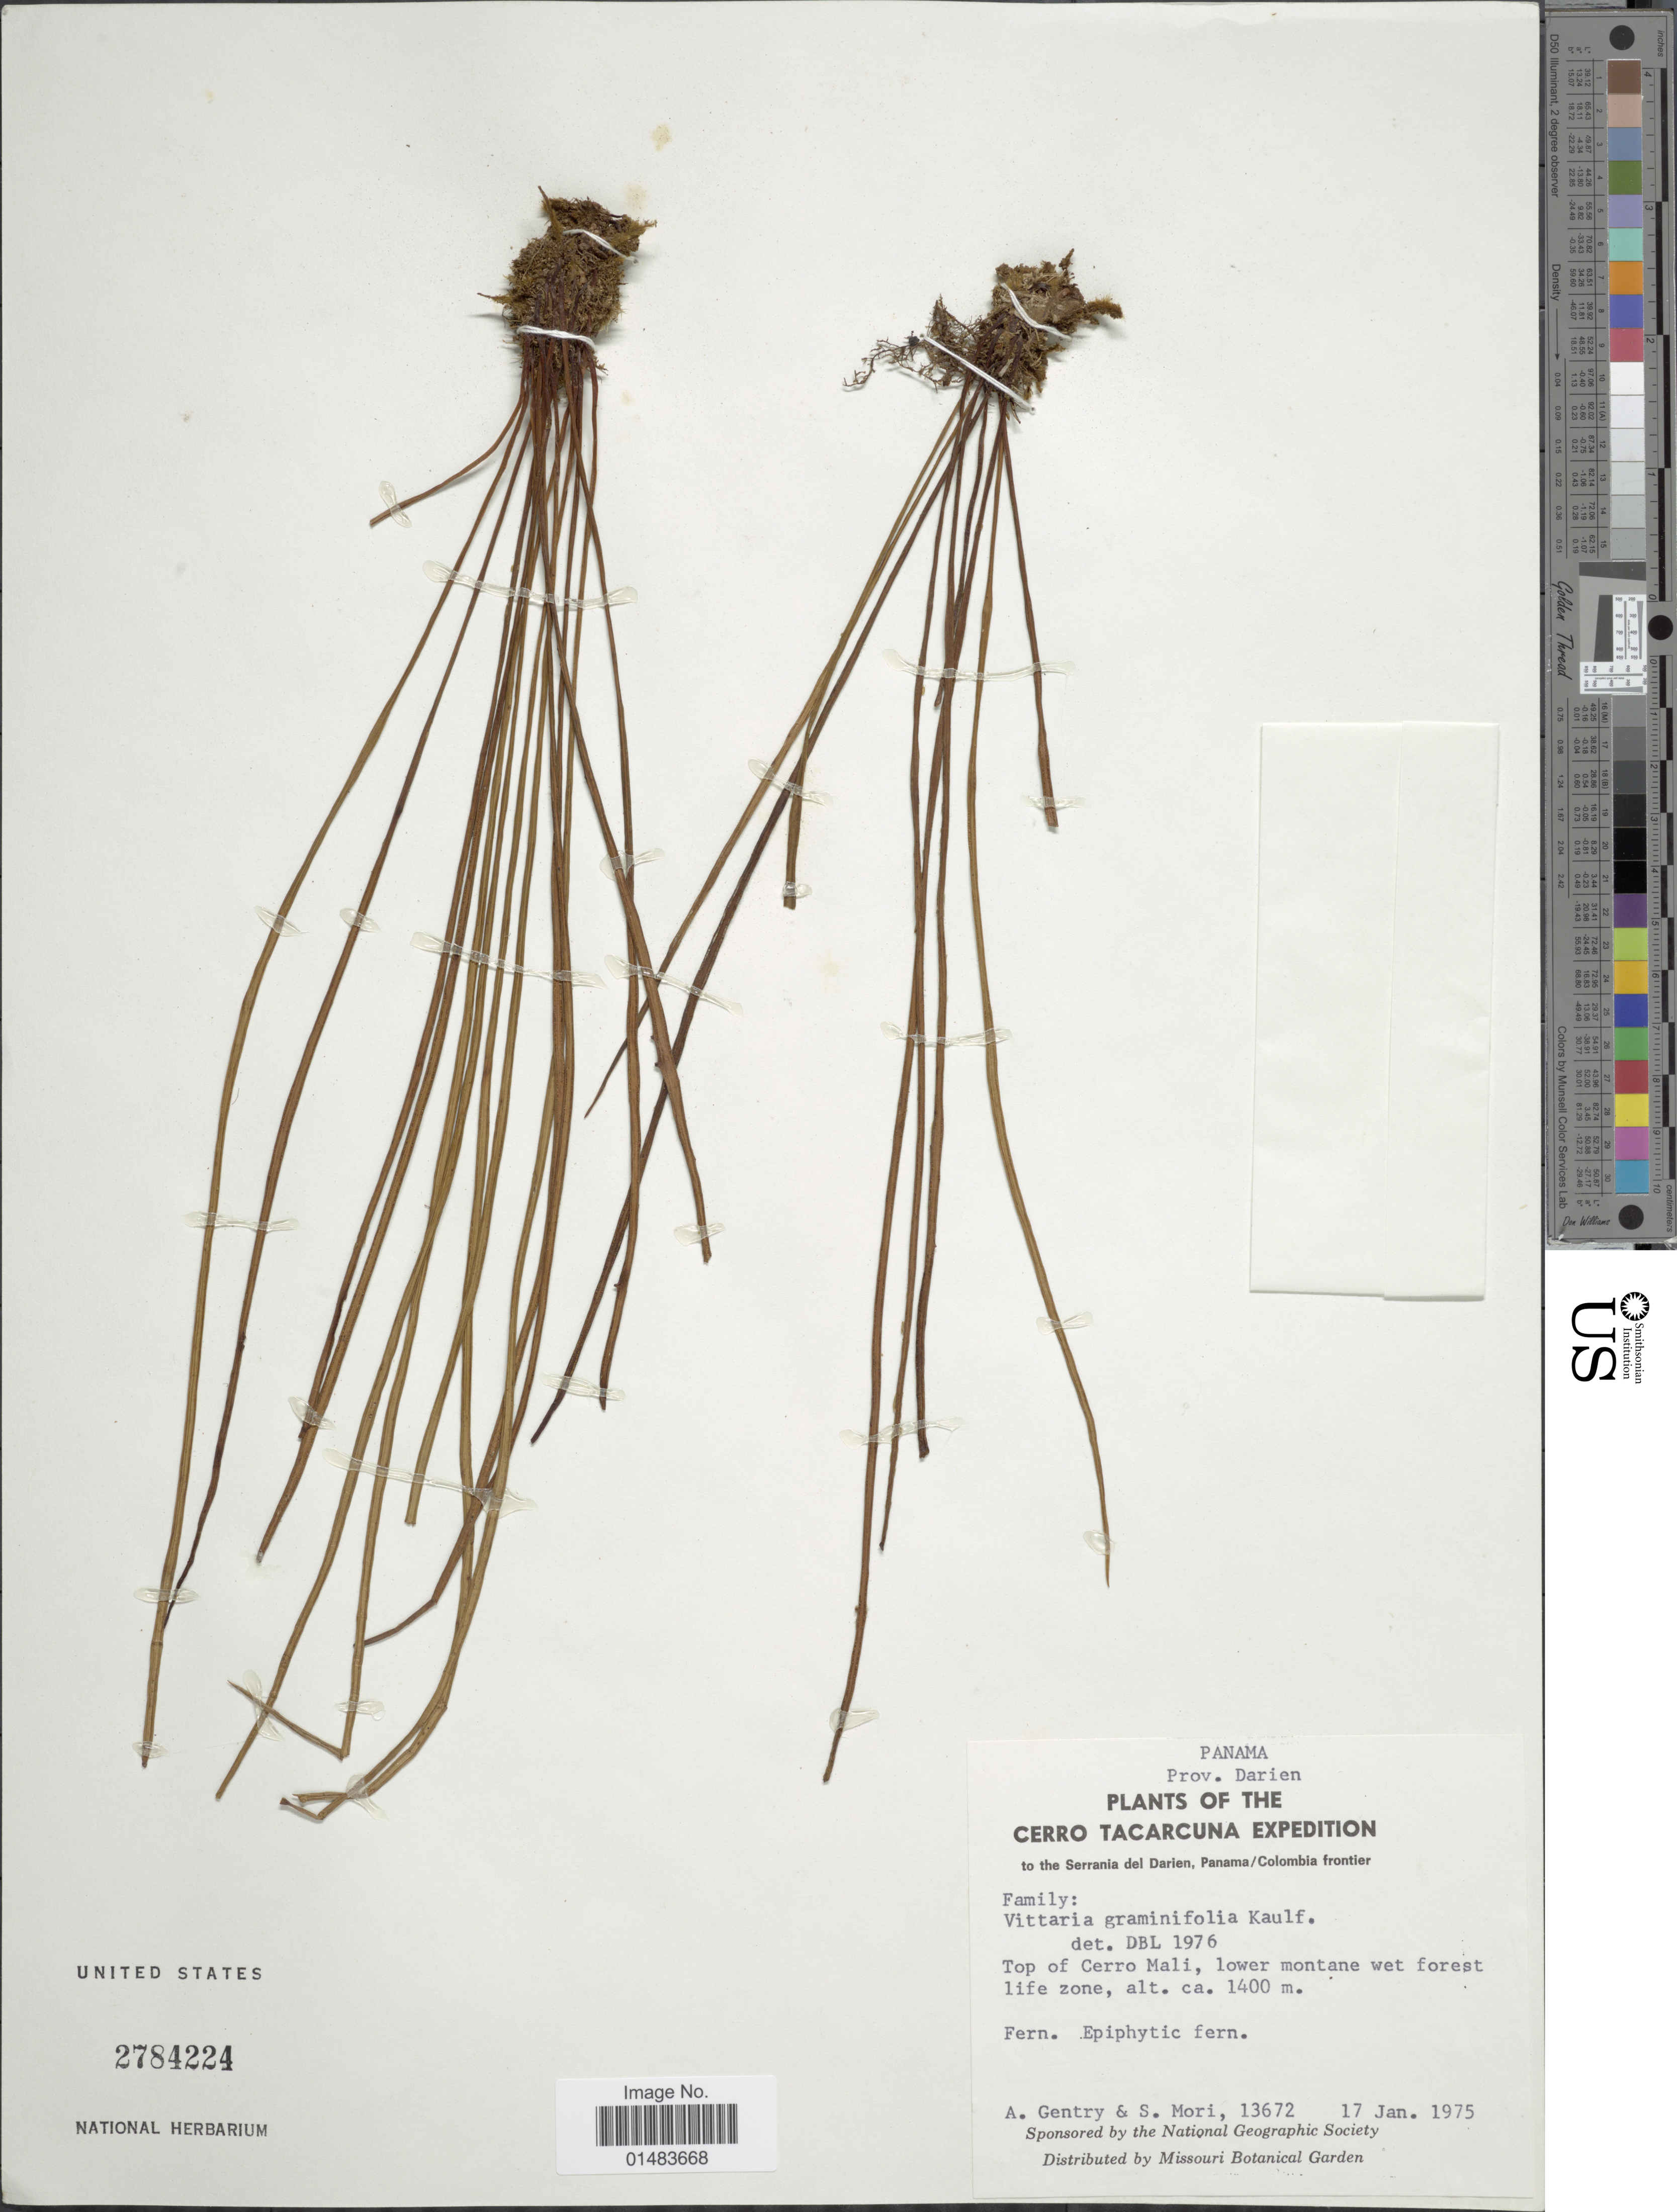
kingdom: Plantae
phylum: Tracheophyta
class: Polypodiopsida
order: Polypodiales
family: Pteridaceae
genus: Vittaria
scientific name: Vittaria graminifolia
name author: Kaulf.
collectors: A. Gentry & S. Mori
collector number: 13672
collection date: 1975-01-17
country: Panama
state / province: Darién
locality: the Cerro Tacarcuna Expedition, Top of Cerro Mali, lower montane wet forest life zone, fern Epiphytic fern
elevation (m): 1400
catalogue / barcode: US 2784224